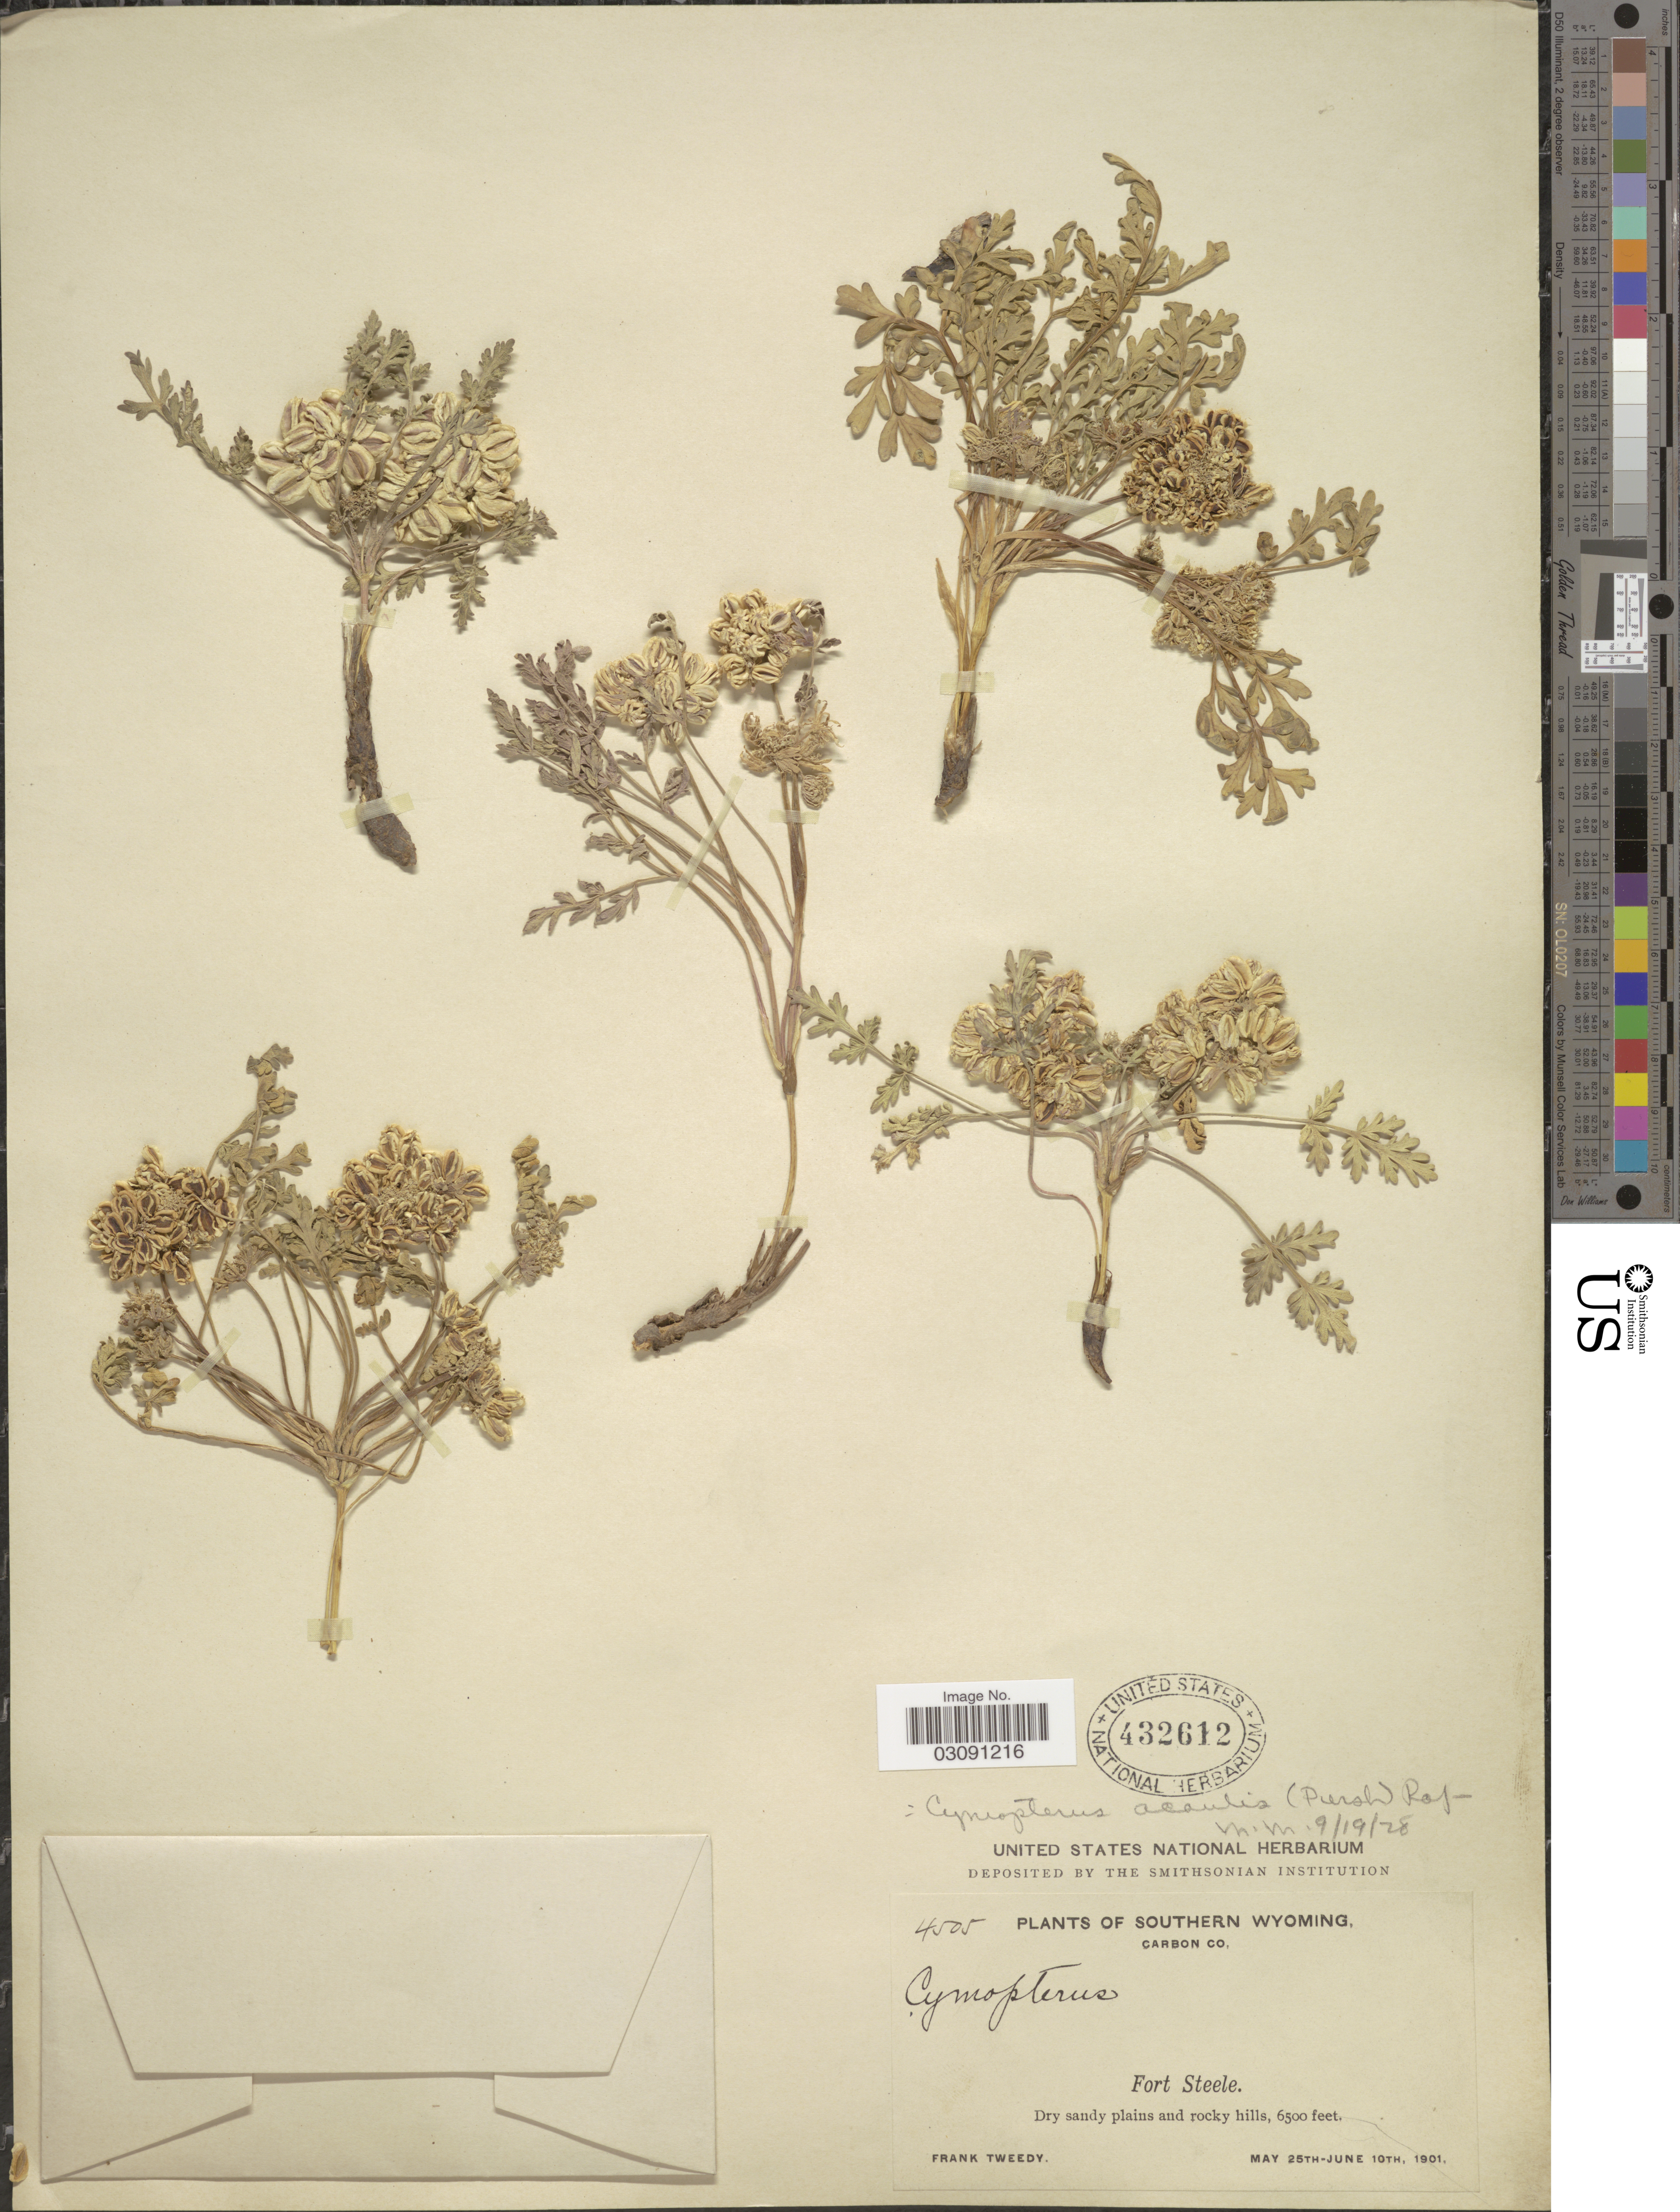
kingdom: Plantae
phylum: Tracheophyta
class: Magnoliopsida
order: Apiales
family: Apiaceae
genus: Cymopterus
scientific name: Cymopterus acaulis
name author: (Pursh) Raf.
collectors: F. Tweedy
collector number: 4505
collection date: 1901-05-25/1901-06-10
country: United States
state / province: Wyoming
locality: Southern Wyoming, Carbon Co., Fort Steele. Dry sandy plains and rocky hills.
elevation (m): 1981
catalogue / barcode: US 432612